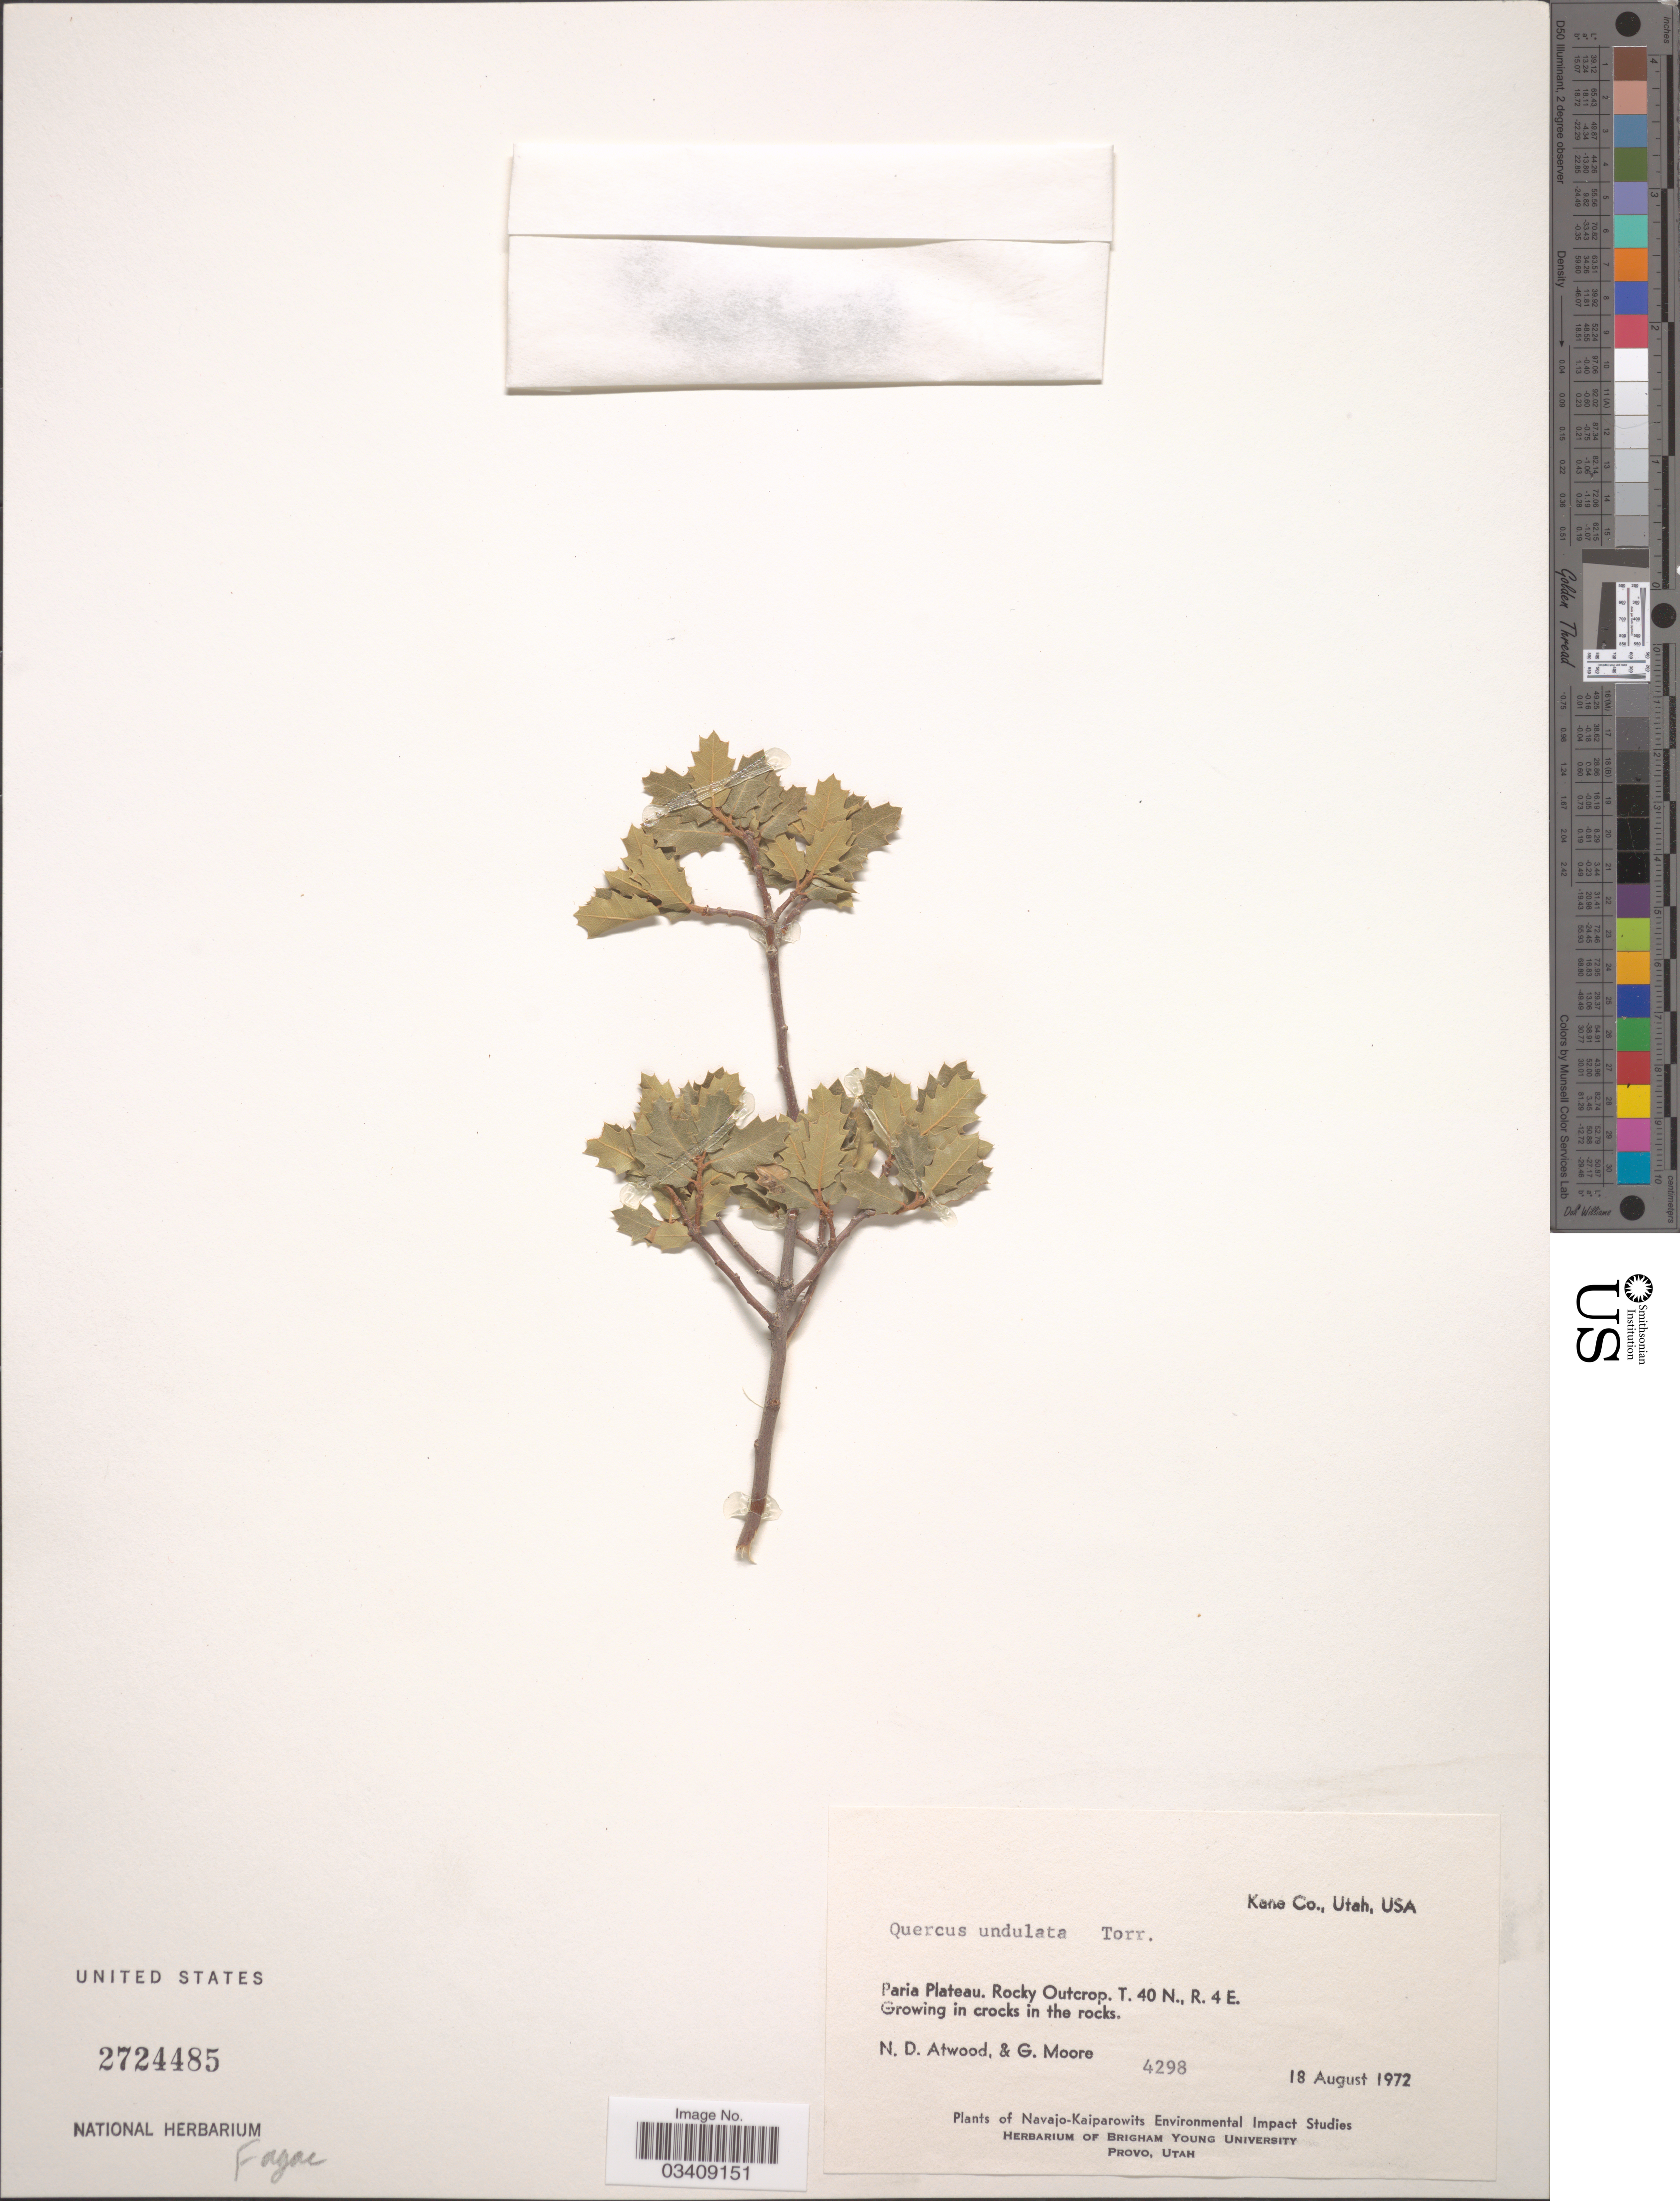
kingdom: Plantae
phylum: Tracheophyta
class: Magnoliopsida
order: Fagales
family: Fagaceae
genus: Quercus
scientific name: Quercus undulata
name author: Torr.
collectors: N. Atwood & G. Moore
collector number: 4298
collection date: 1972-08-18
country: United States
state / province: Utah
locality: Kane Co. USA. Paria Plateau. Rocky Outcrop. T. 40 N., R. 4 E.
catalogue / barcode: US 2724485